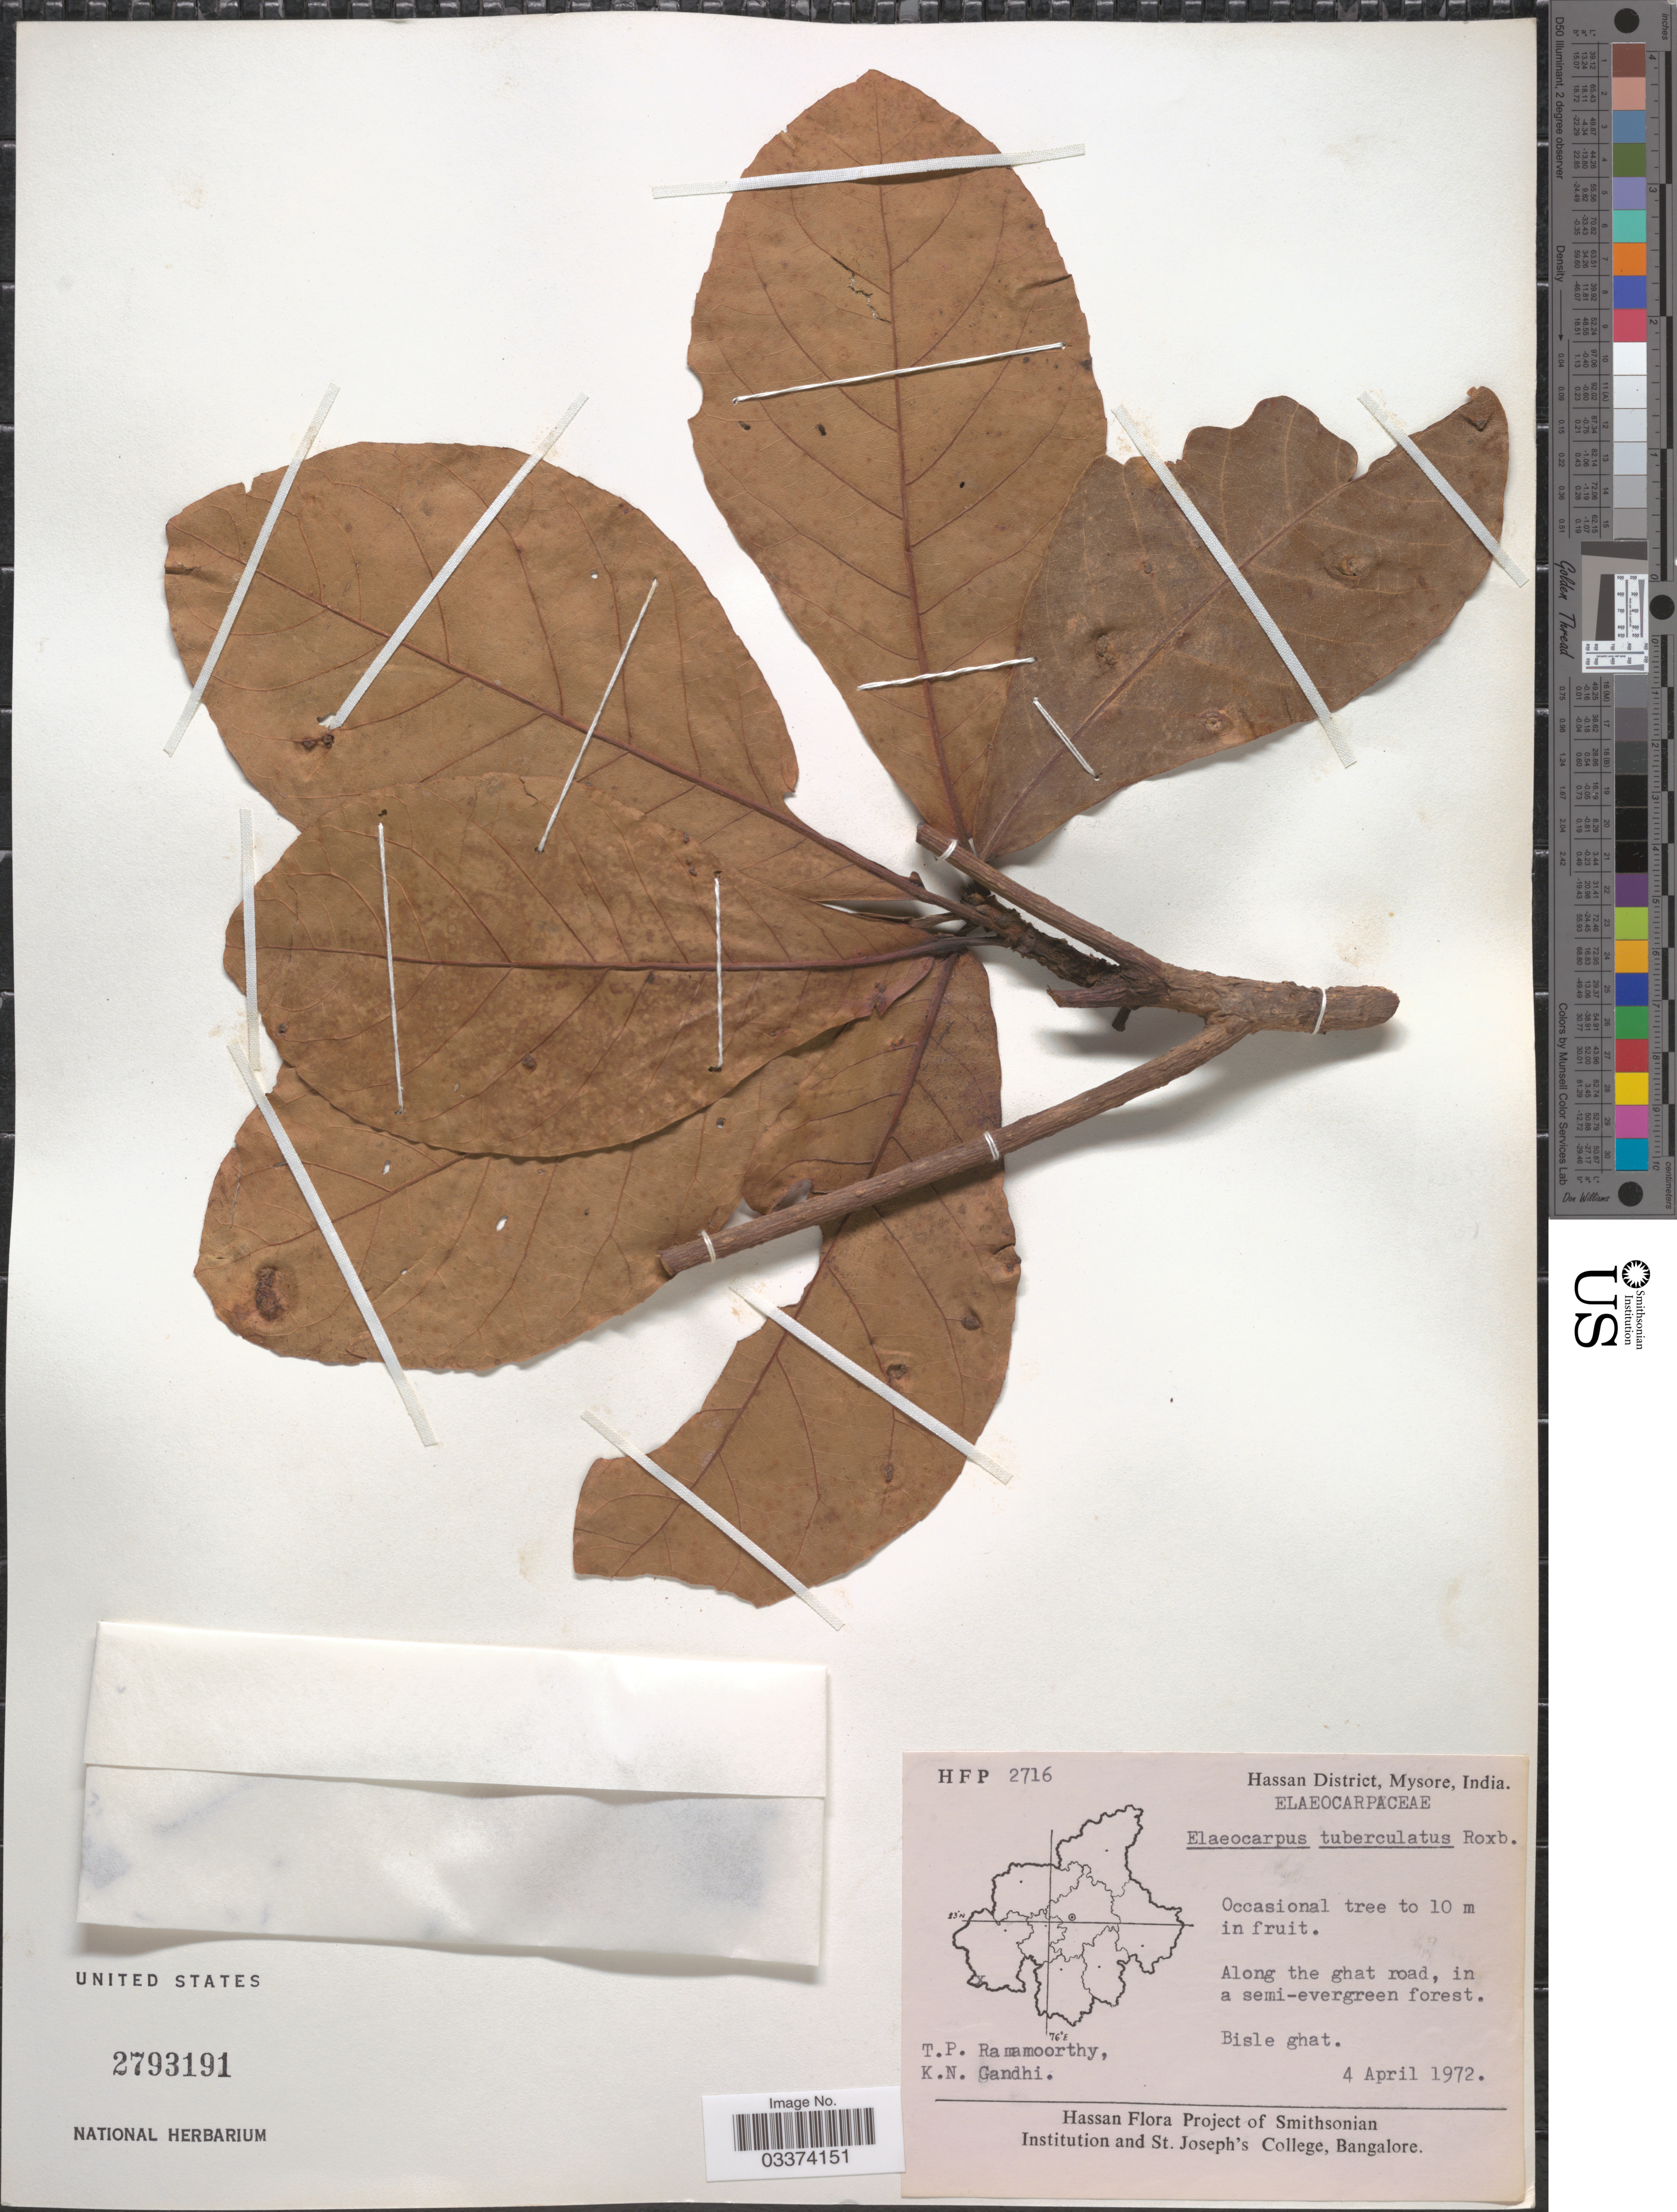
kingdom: Plantae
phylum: Tracheophyta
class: Magnoliopsida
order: Oxalidales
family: Elaeocarpaceae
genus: Elaeocarpus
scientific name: Elaeocarpus tuberculatus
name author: Roxb.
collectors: T. P. Ramamoorthy & K. N. Gandhi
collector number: H F P 2716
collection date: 1972-04-04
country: India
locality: Hassan District, Mysore. Bisle ghat.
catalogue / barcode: US 2793191